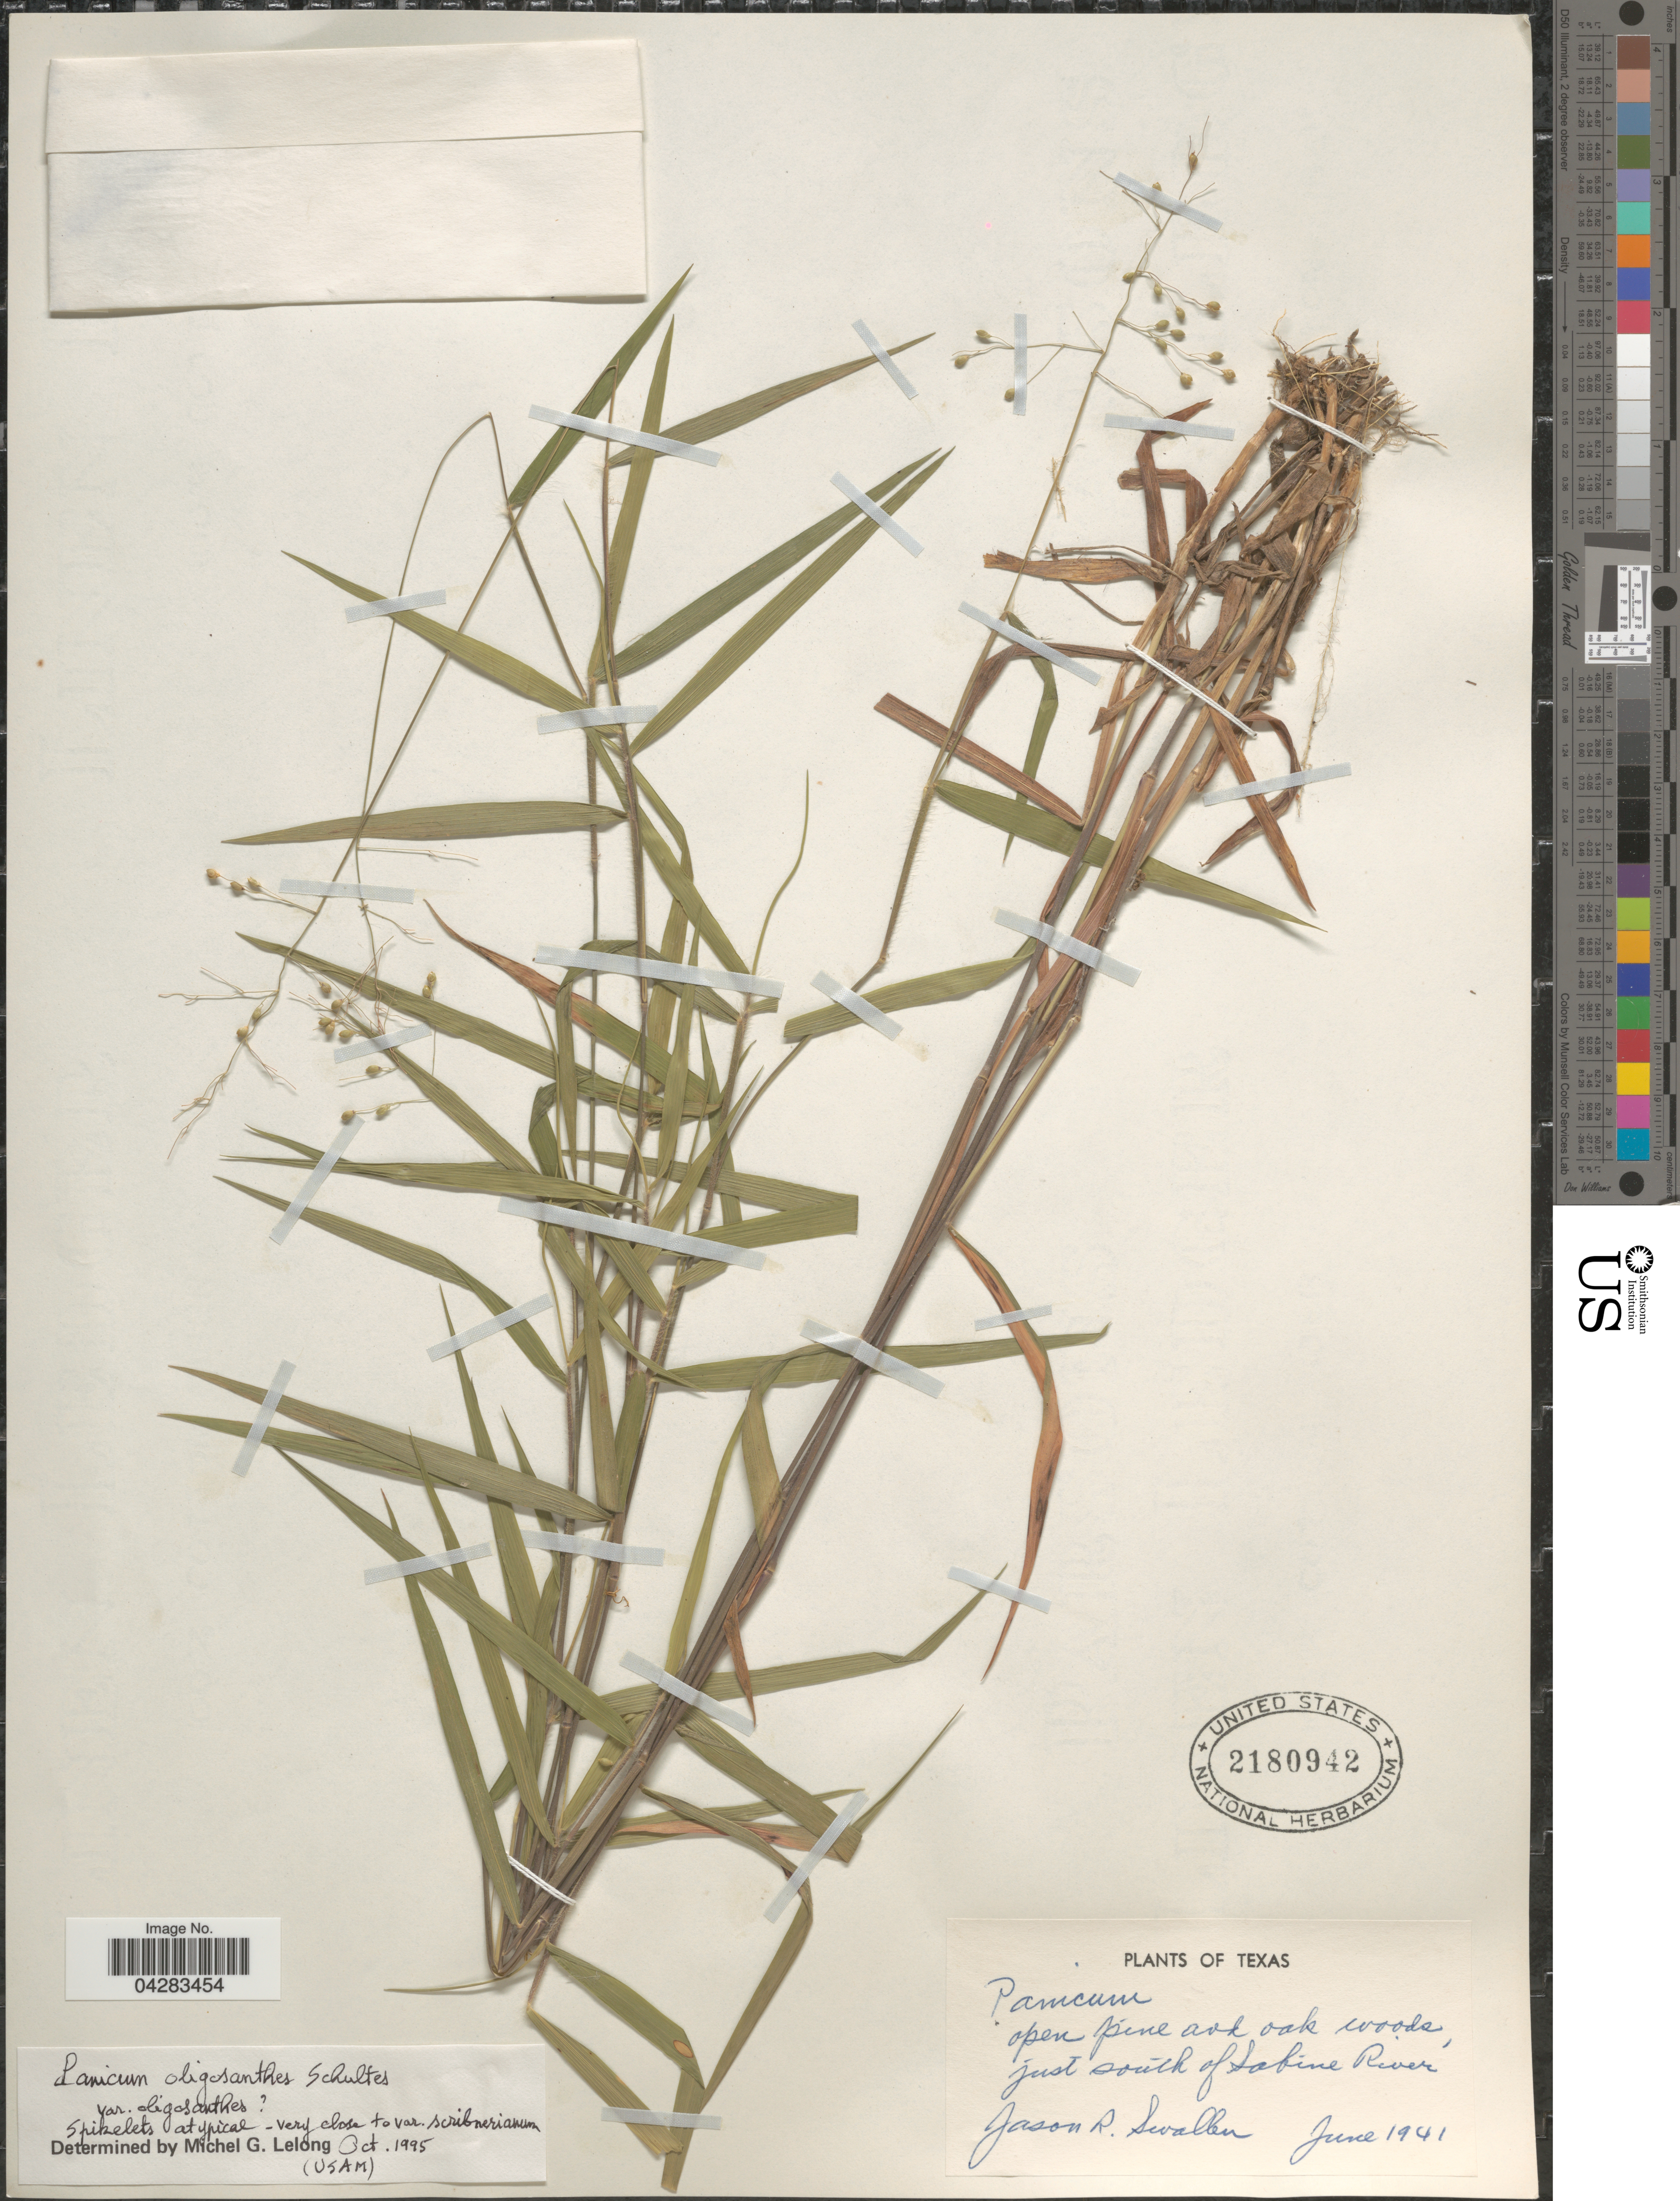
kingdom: Plantae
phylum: Tracheophyta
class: Liliopsida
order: Poales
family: Poaceae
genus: Dichanthelium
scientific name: Dichanthelium oligosanthes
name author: (Schult.) Gould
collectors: J. R. Swallen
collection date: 1941-06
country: United States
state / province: Texas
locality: Just south of Sabine River.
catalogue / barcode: US 2180942